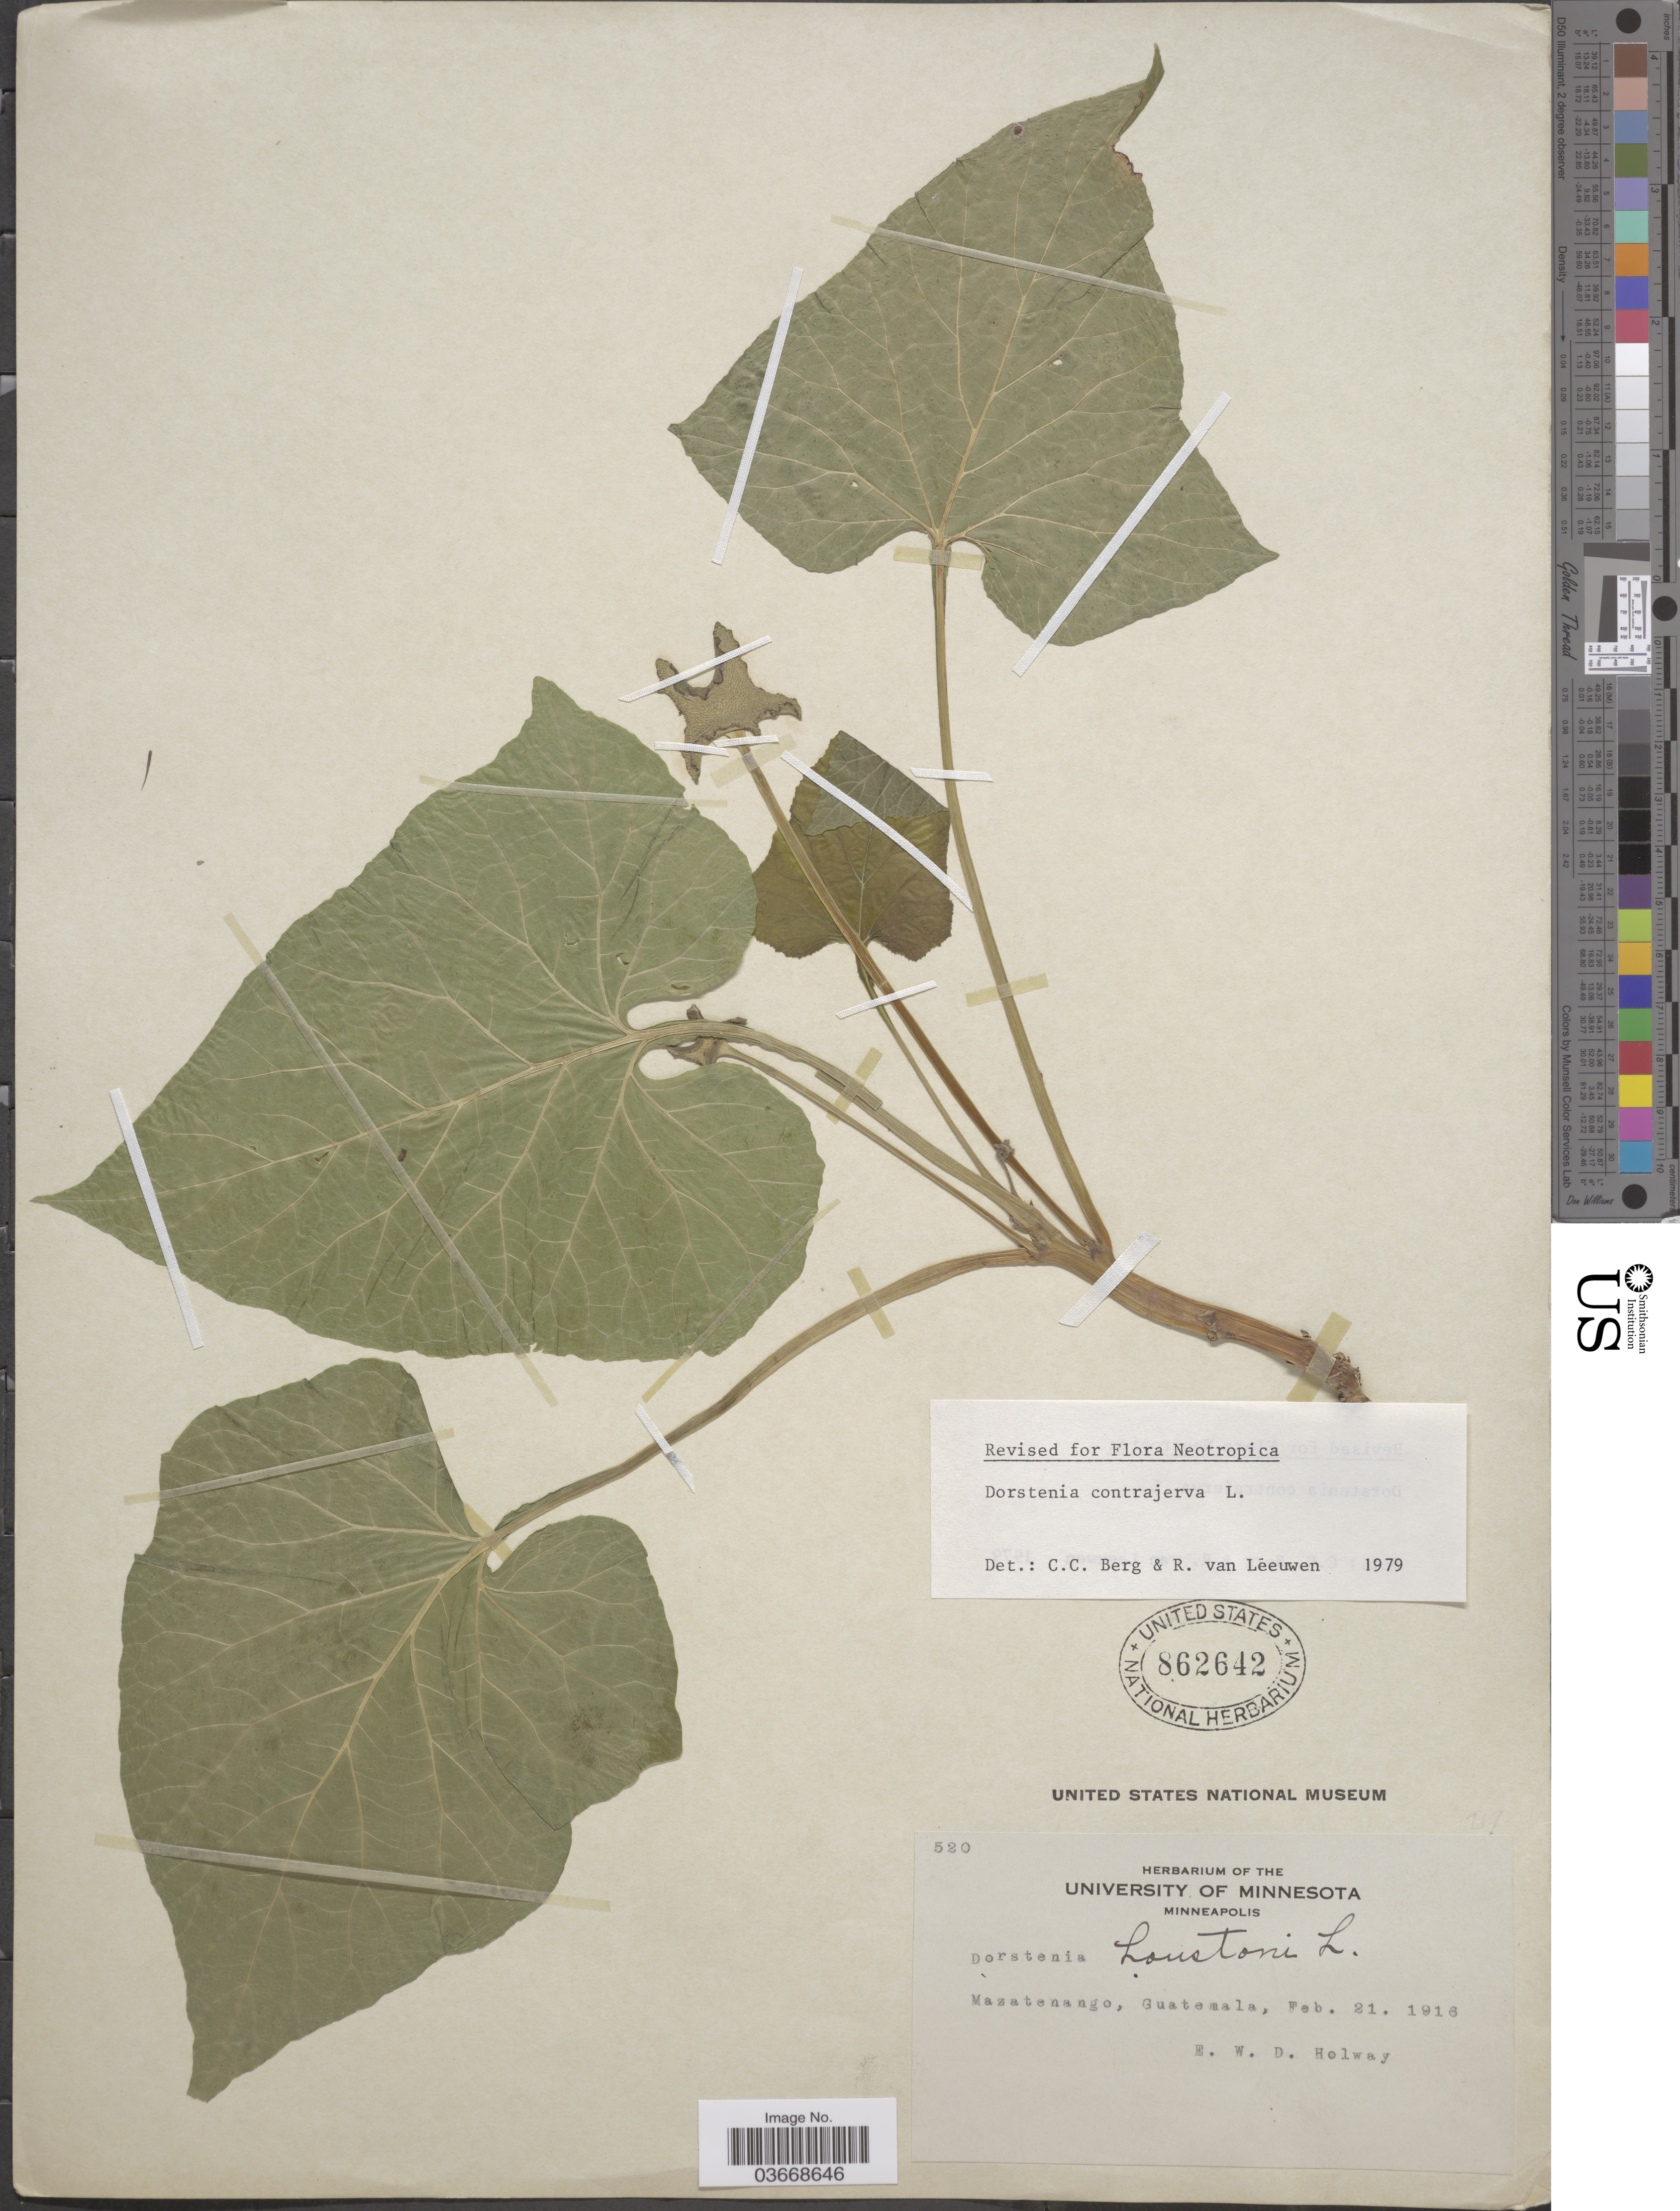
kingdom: Plantae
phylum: Tracheophyta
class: Magnoliopsida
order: Rosales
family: Moraceae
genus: Dorstenia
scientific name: Dorstenia contrajerva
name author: L.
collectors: E. W. D. Holway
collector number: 520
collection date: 1916-02-21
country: Guatemala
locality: Mazatenango.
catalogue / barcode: US 862642